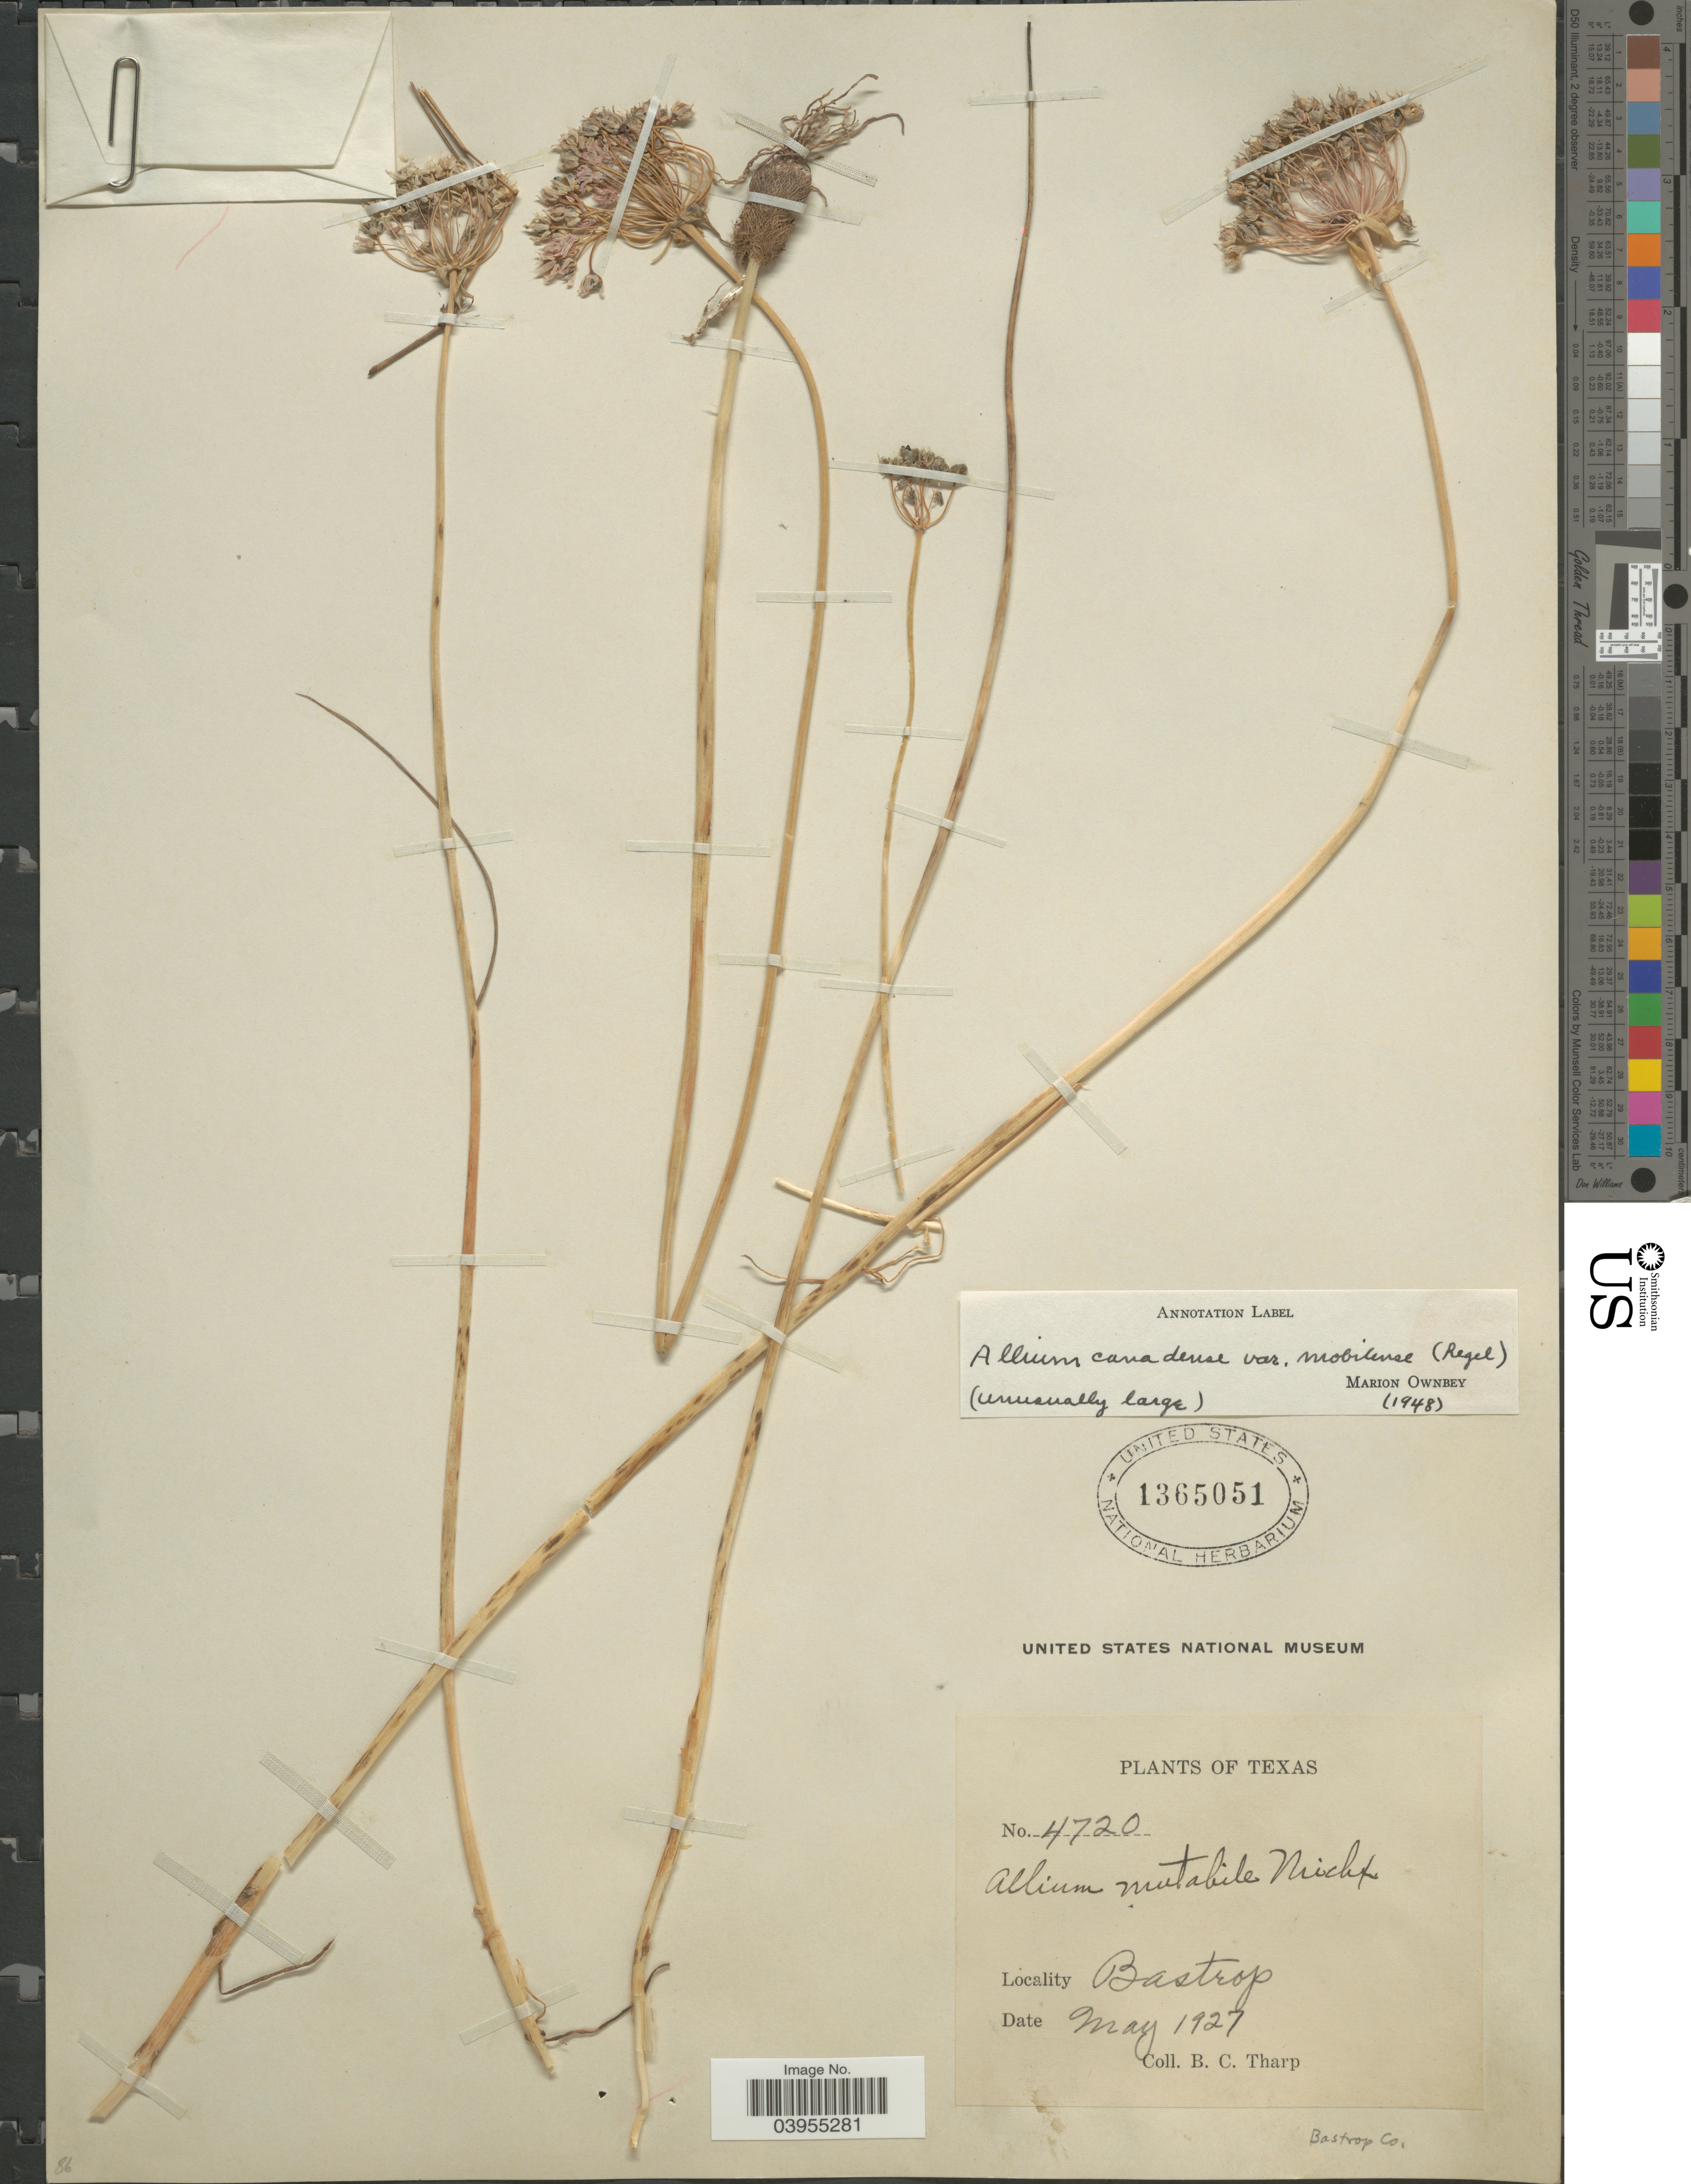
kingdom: Plantae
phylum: Tracheophyta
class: Liliopsida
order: Asparagales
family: Amaryllidaceae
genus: Allium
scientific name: Allium canadense var. mobilense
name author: (Regel) Traub & Ownbey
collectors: B. C. Tharp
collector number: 4720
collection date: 1927-05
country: United States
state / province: Texas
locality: Bastrop. Bastrop Co.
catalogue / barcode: US 1365051